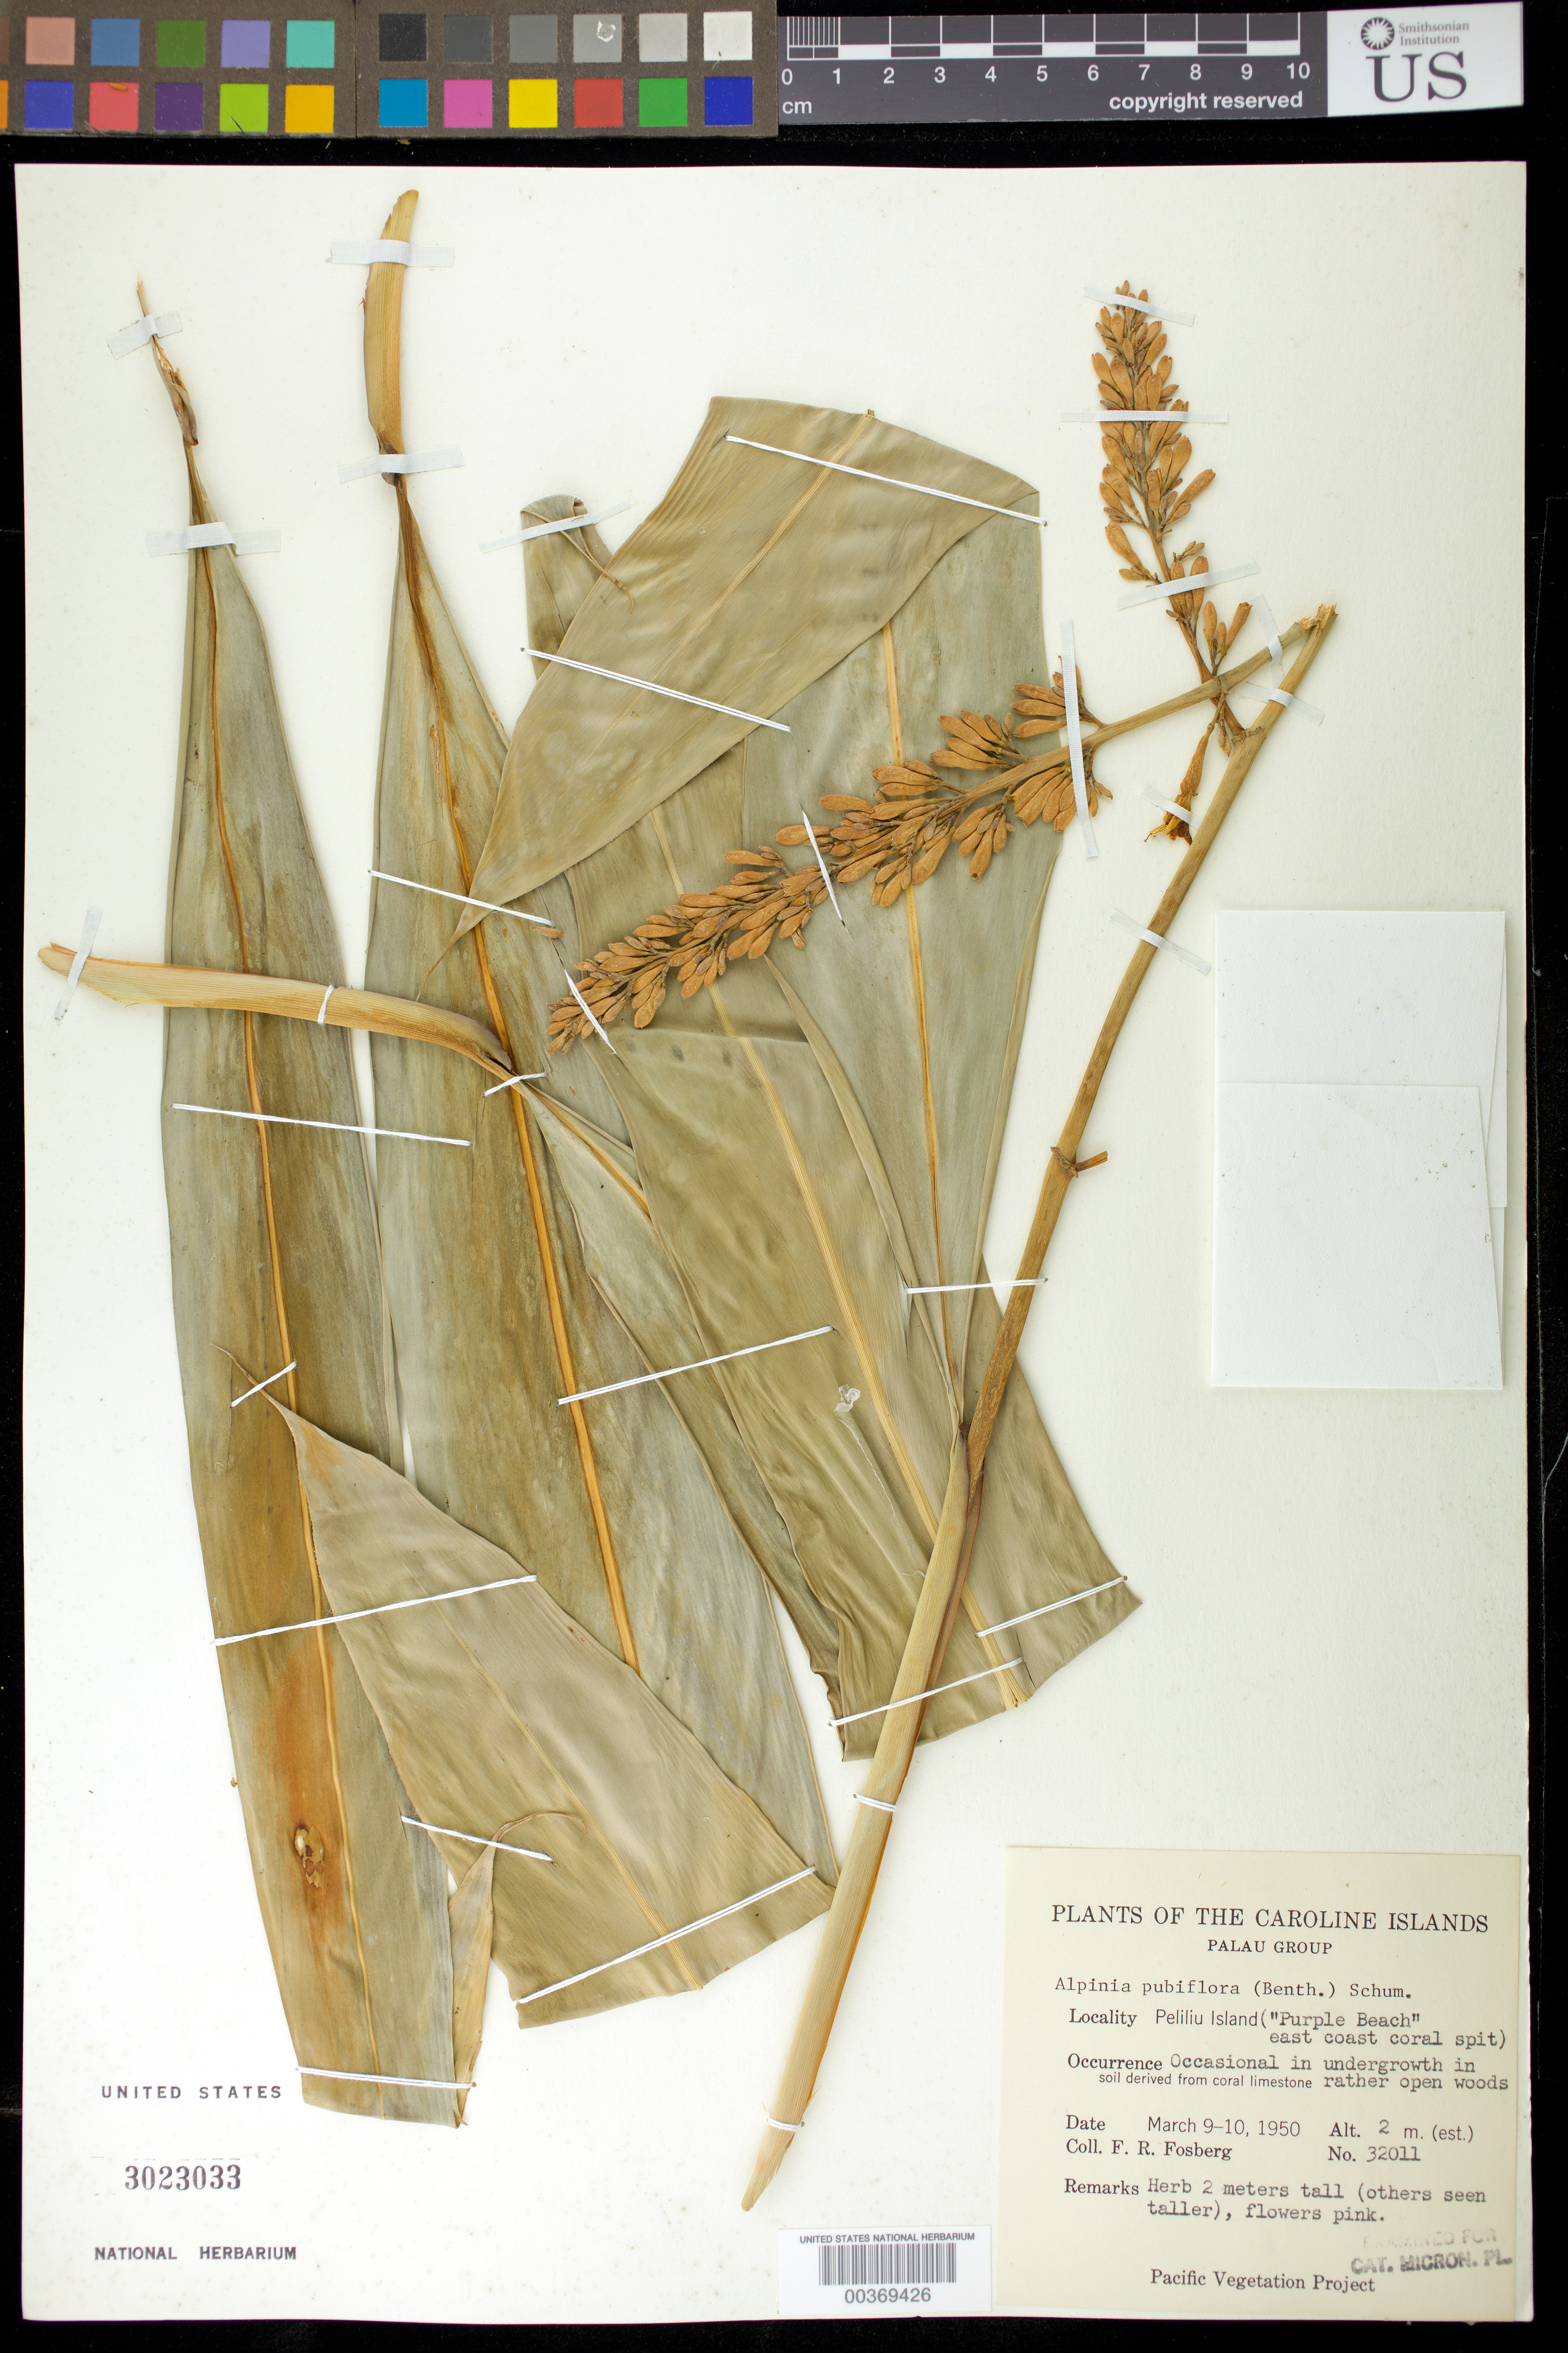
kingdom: Plantae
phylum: Tracheophyta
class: Liliopsida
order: Zingiberales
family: Zingiberaceae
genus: Alpinia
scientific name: Alpinia pubiflora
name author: (Benth.) K. Schum.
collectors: F. R. Fosberg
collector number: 32011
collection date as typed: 09 Mar 1950 to 10 Mar 1950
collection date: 1950-03-09/1950-03-10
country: Palau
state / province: Peliliu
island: Beliliou [Peleliu]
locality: Plants of caroline islands, palau group, peliliu island ("purple beach" e coast coral spit)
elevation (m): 2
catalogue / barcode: US 3023033